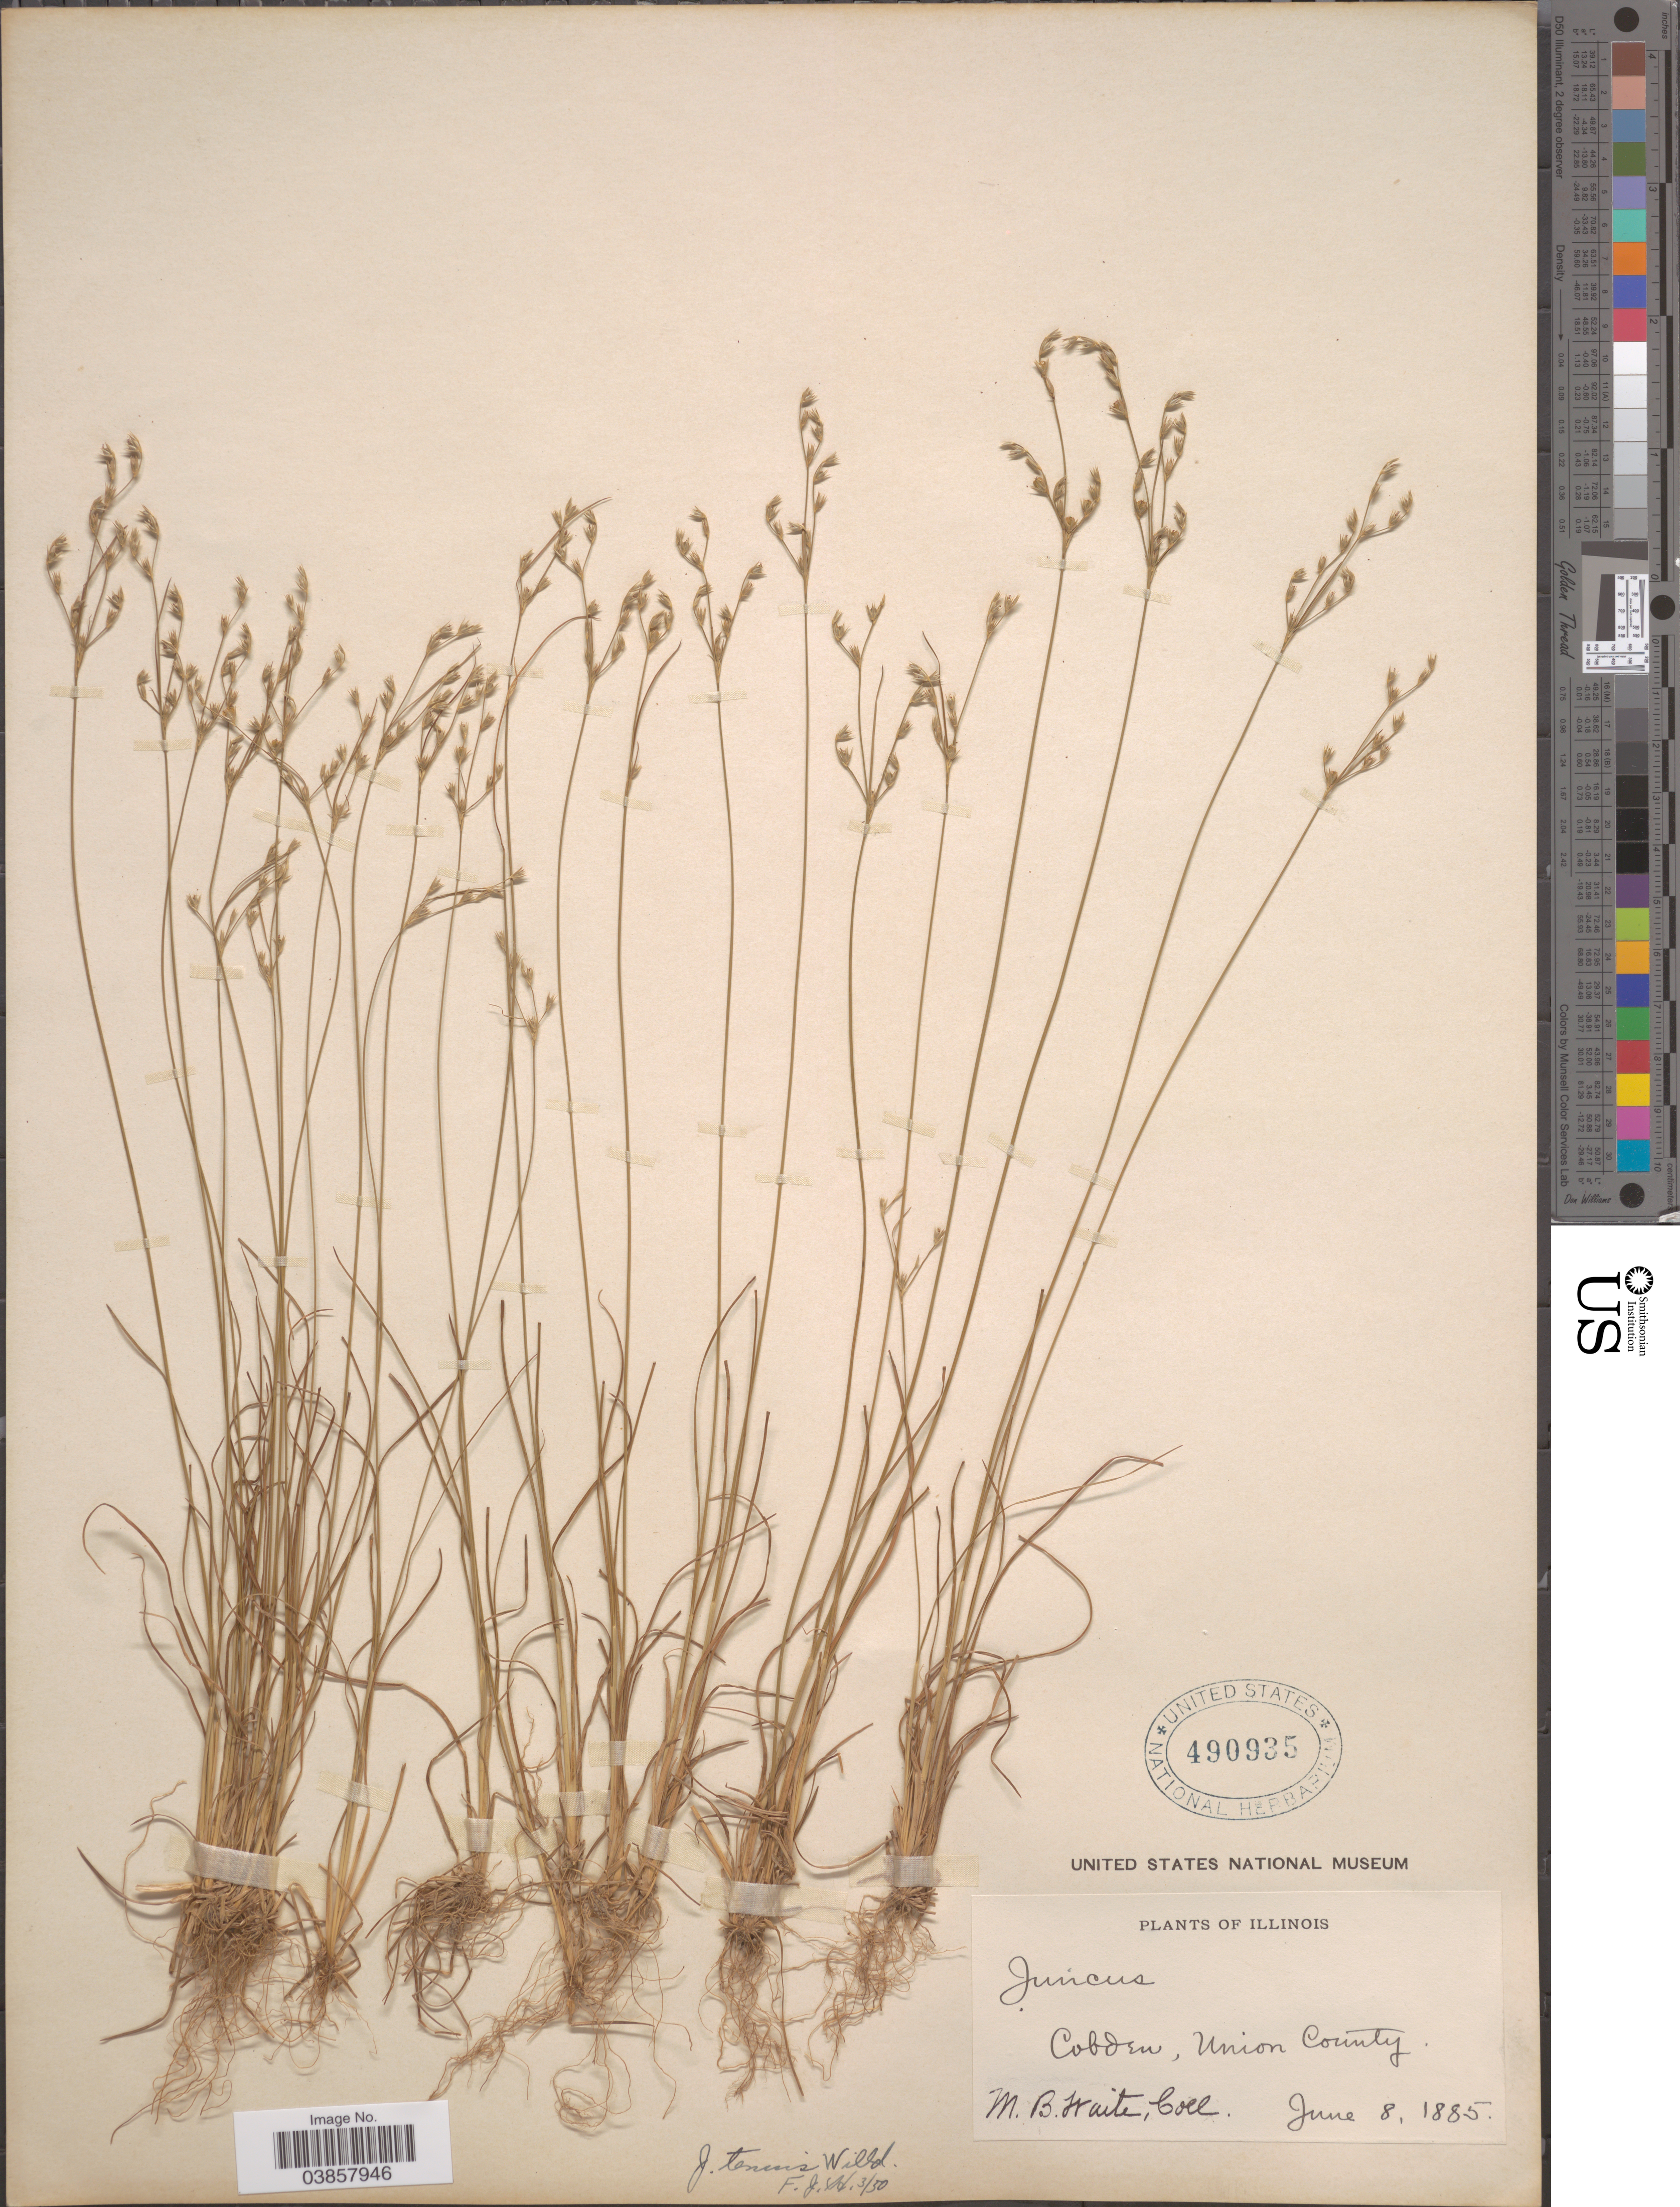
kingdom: Plantae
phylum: Tracheophyta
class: Liliopsida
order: Poales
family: Juncaceae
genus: Juncus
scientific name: Juncus tenuis f. discretiflorus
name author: (F.J. Herm.) Fernald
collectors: M. B. Waite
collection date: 1885-06-08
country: United States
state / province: Illinois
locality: Cobden, Union County.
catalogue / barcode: US 490935